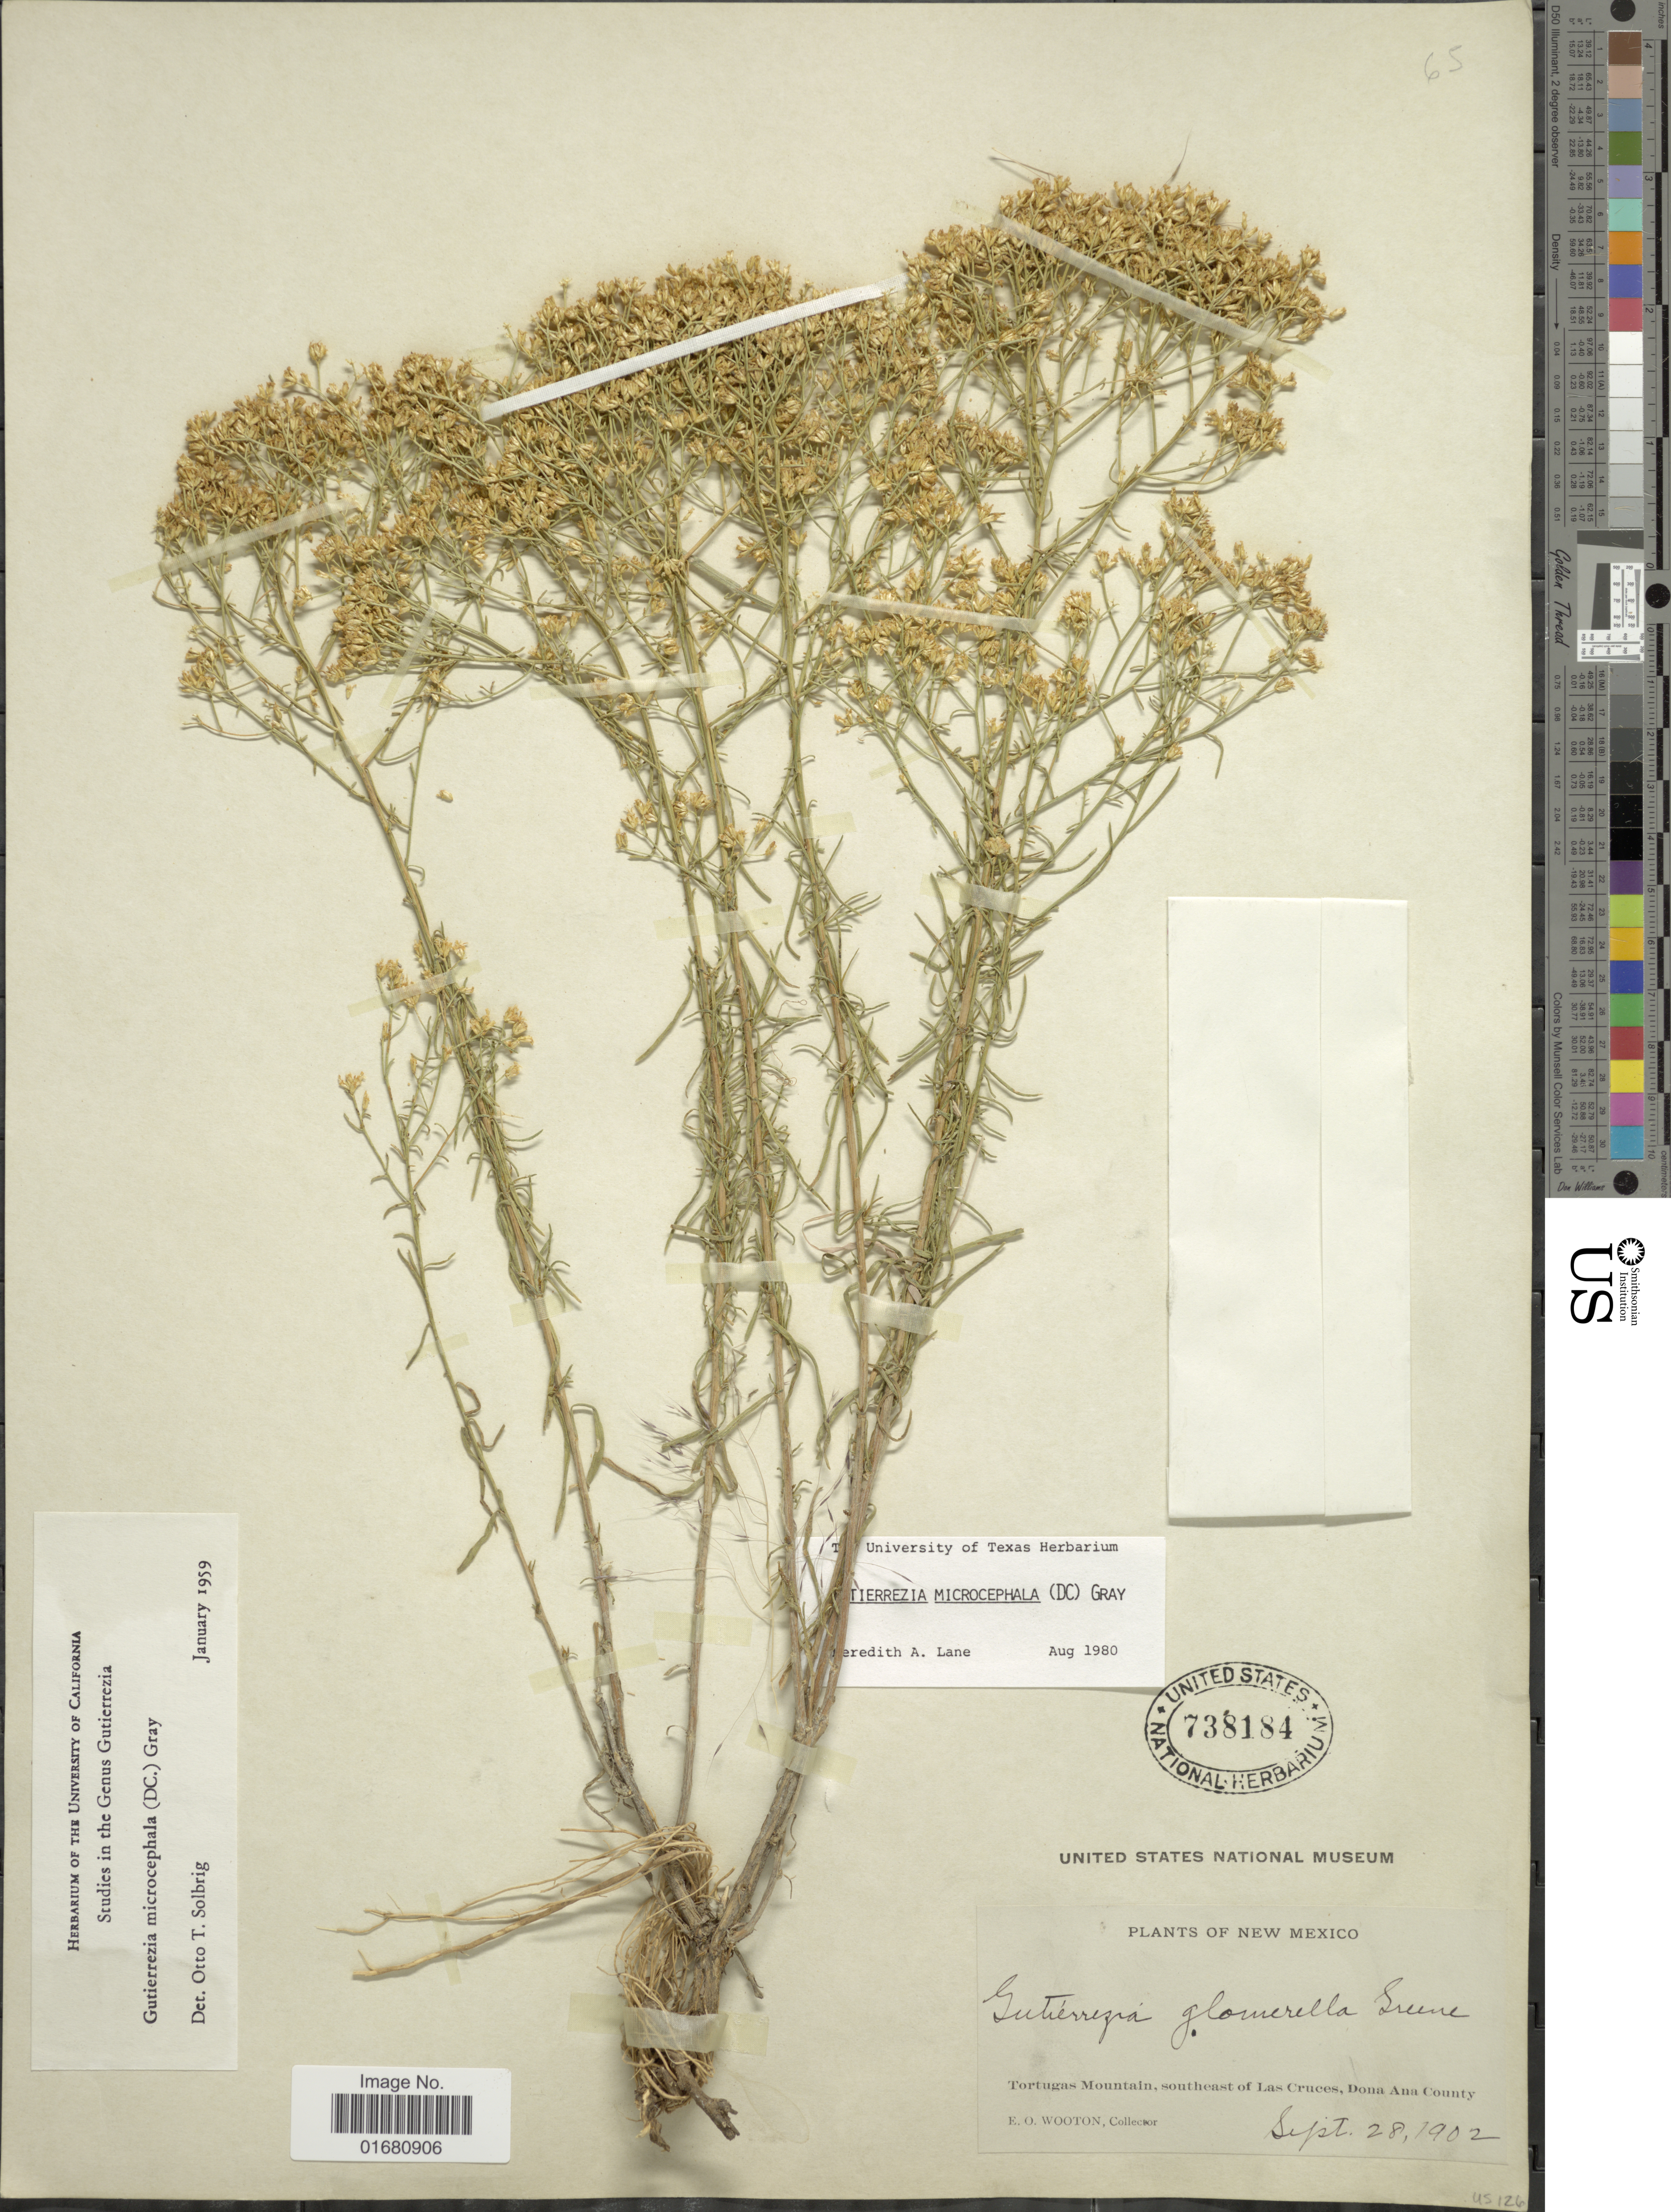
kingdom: Plantae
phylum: Tracheophyta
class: Magnoliopsida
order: Asterales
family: Asteraceae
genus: Gutierrezia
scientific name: Gutierrezia microcephala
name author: (DC.) A. Gray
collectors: E. O. Wooton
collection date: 1902-09-28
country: United States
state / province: New Mexico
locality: Tortugas Mountains, southeast of Las Cruces, Dona Ana County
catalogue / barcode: US 738184